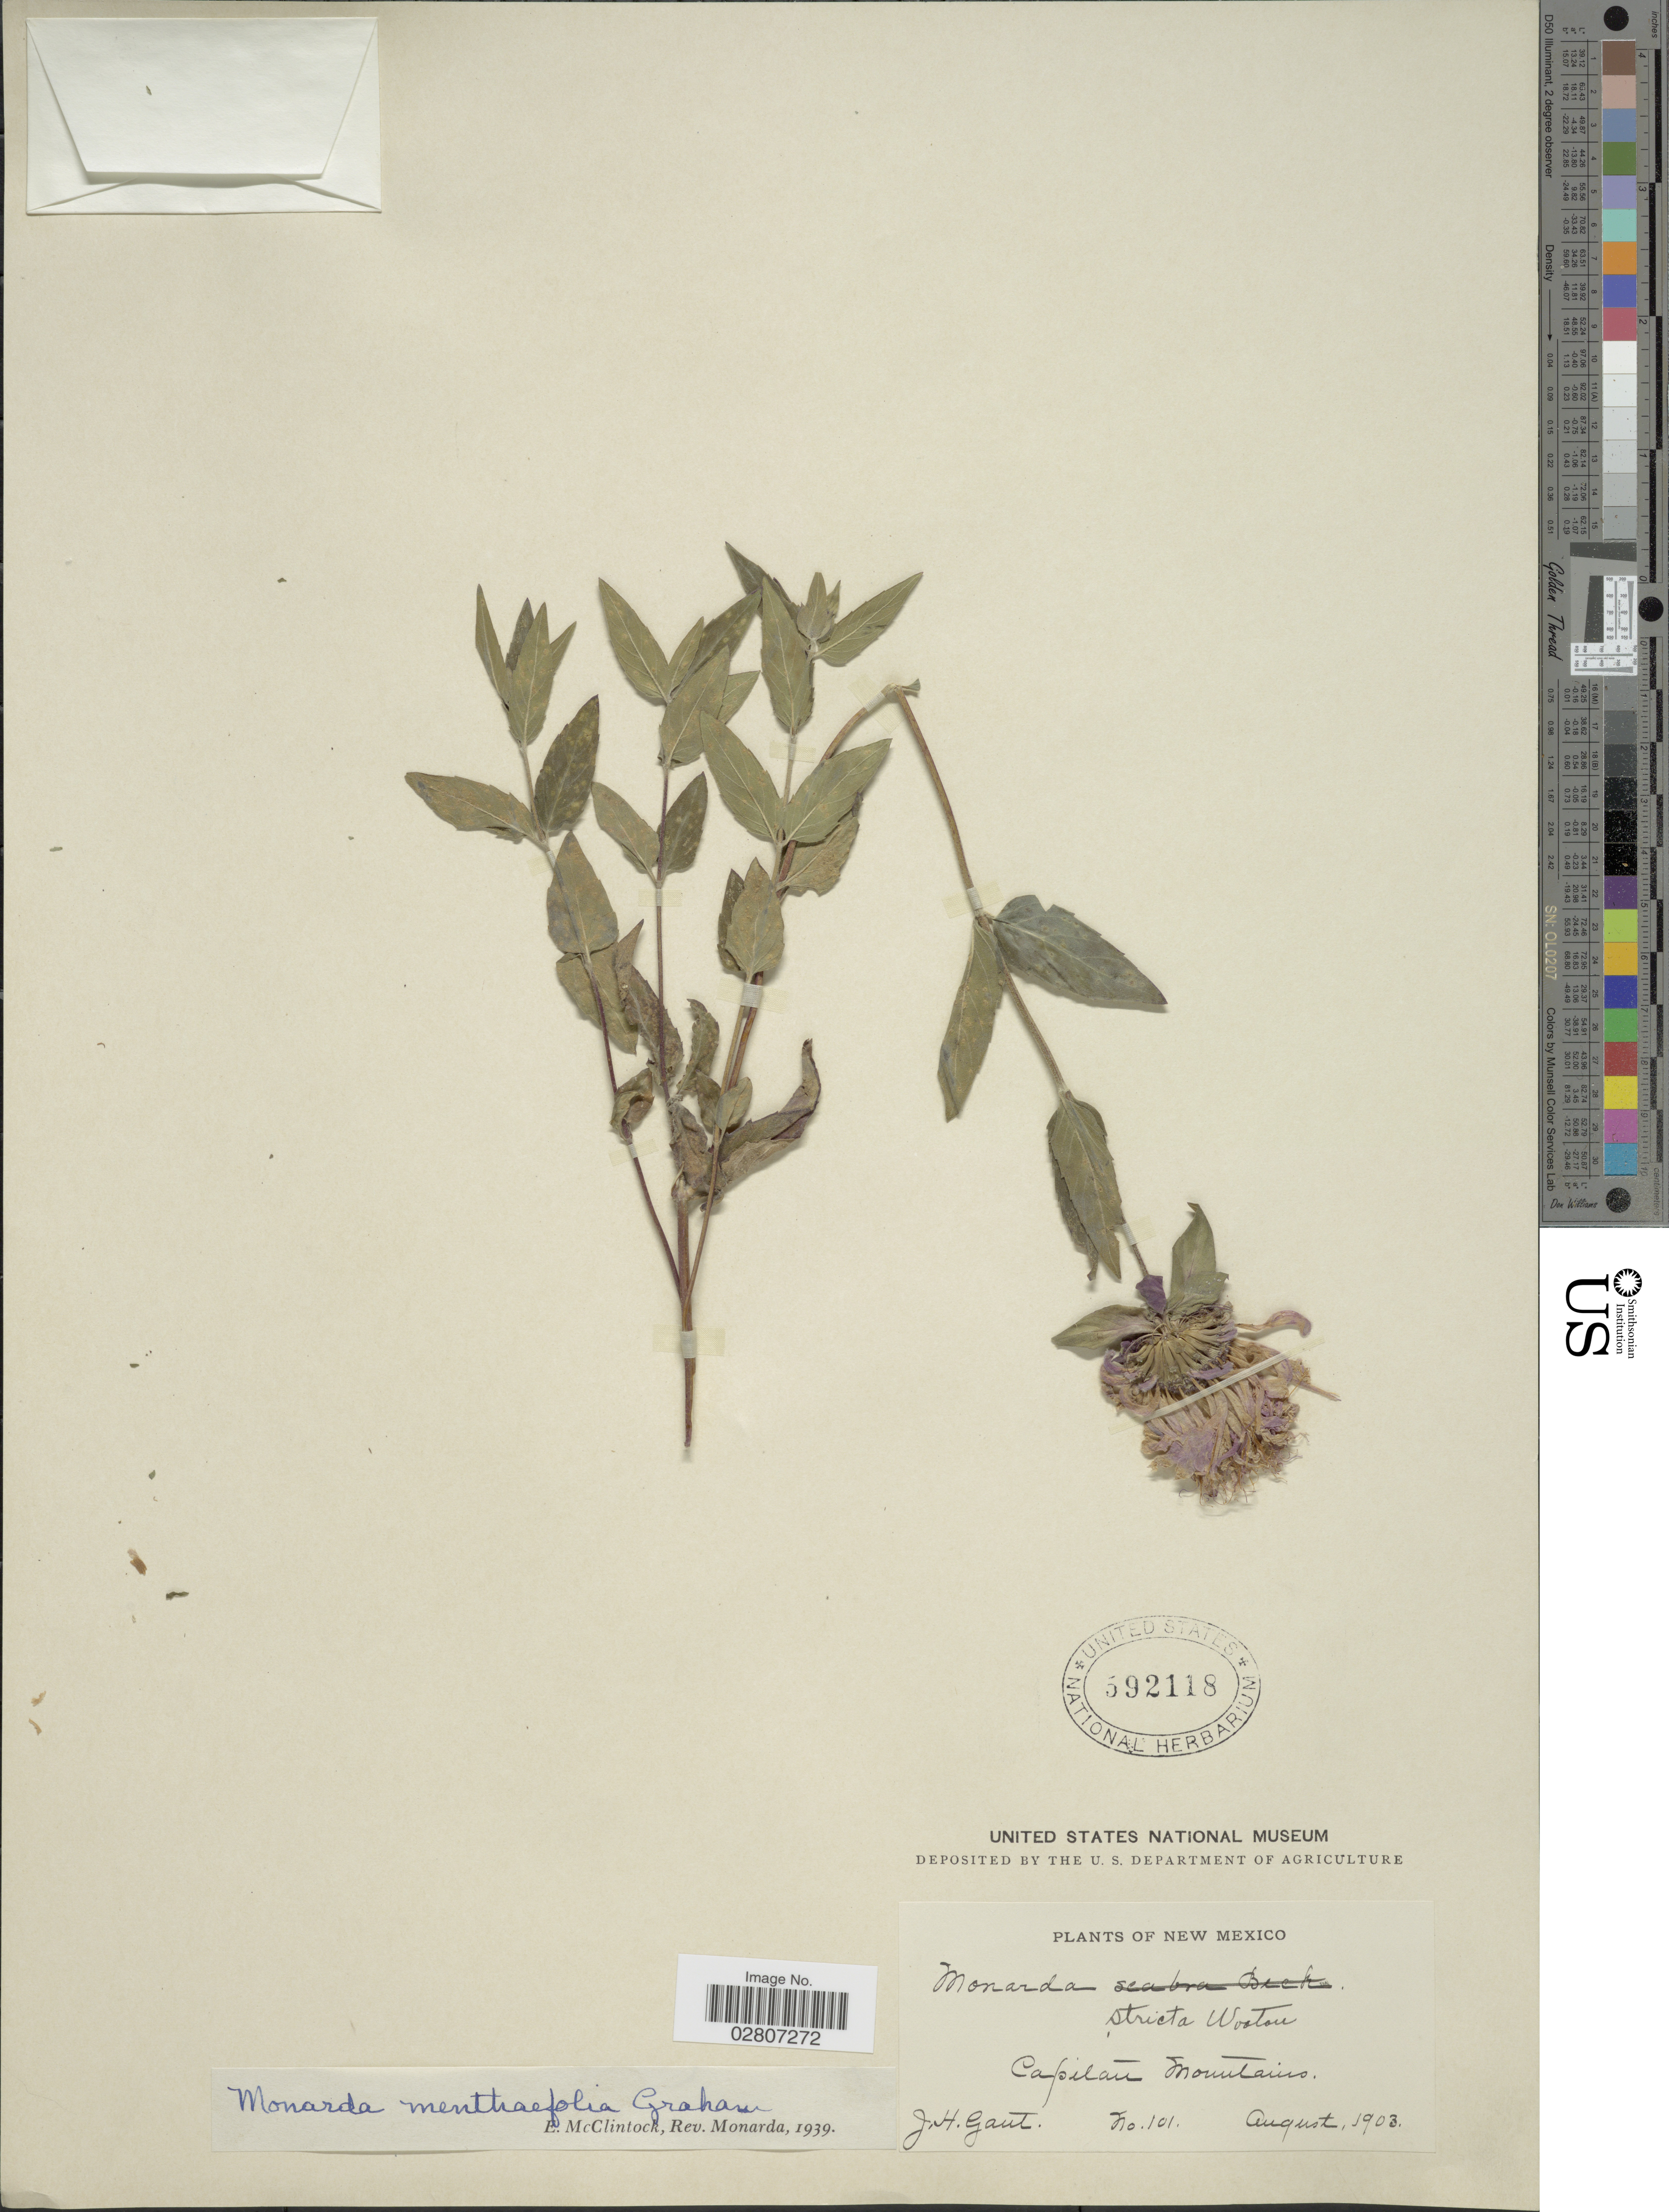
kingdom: Plantae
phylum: Tracheophyta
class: Magnoliopsida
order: Lamiales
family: Lamiaceae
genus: Monarda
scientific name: Monarda fistulosa var. menthifolia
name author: (Graham) Fernald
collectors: J. Gaut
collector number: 101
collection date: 1903-08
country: United States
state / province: New Mexico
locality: Capitan Mountains.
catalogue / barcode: US 592118